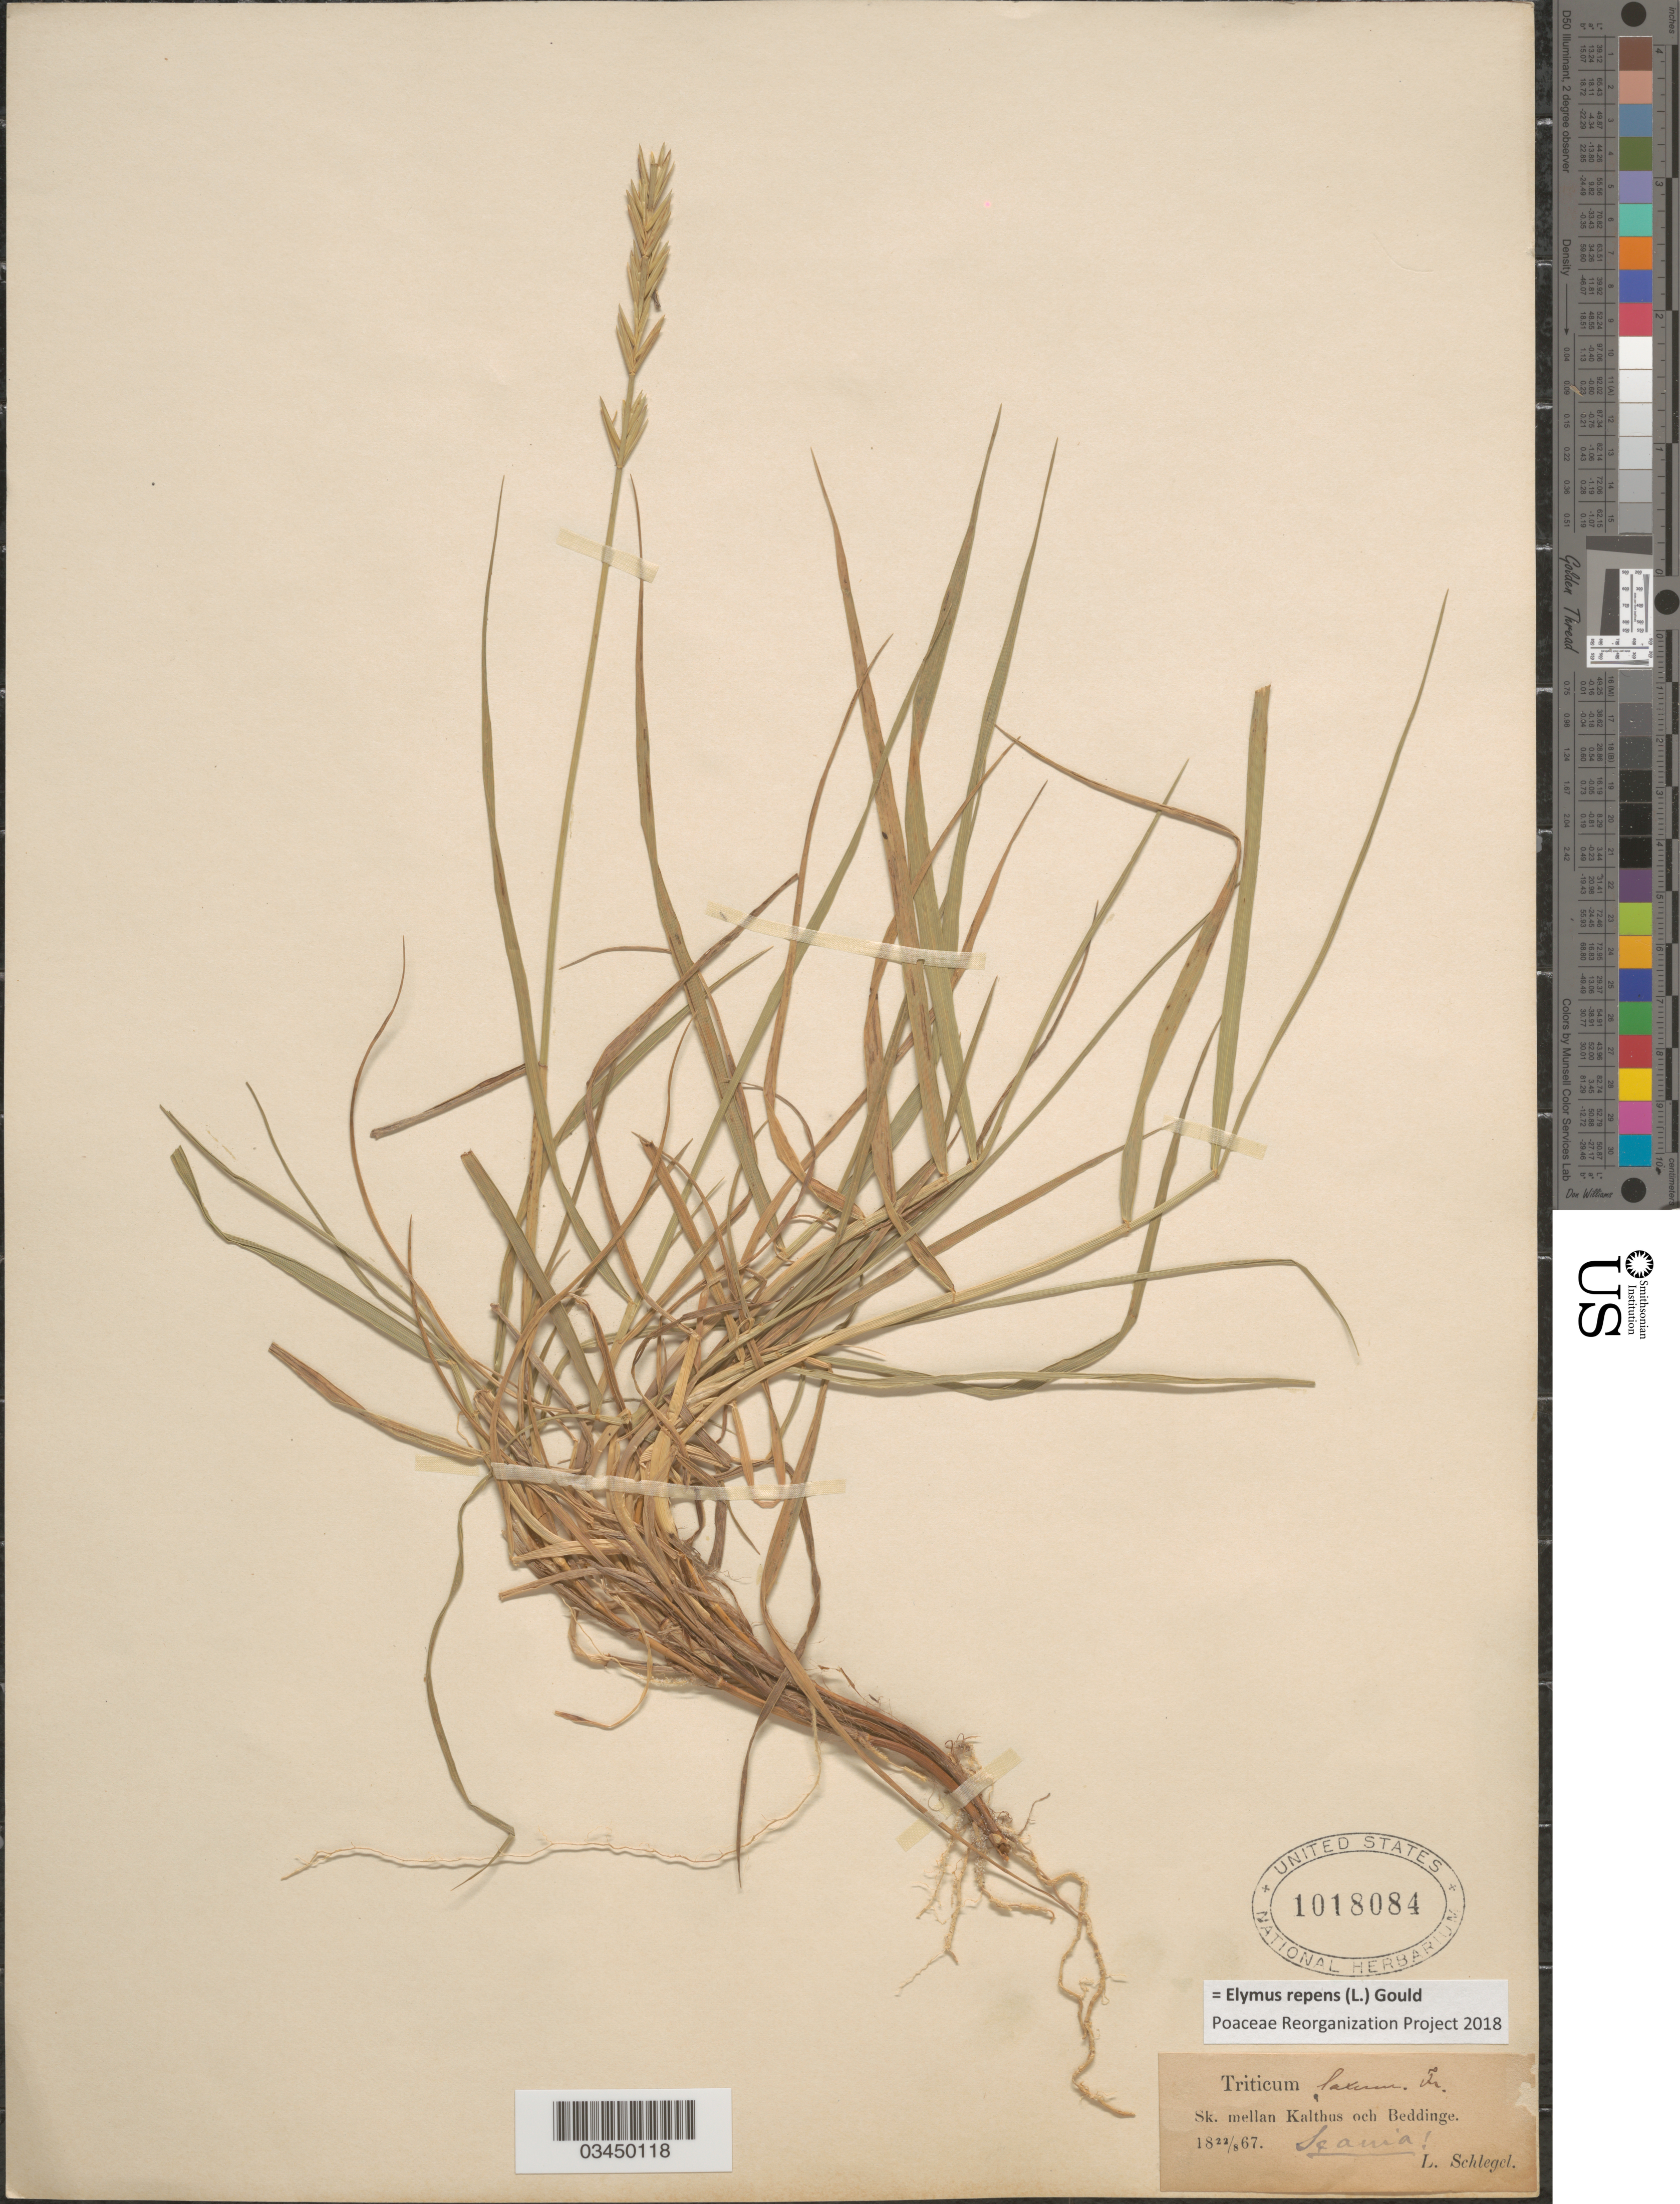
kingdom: Plantae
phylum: Tracheophyta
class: Liliopsida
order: Poales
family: Poaceae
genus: Elymus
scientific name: Elymus repens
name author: (L.) Gould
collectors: L. Schlegel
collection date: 1867-08-22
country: Sweden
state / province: Skåne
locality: Sk. mellan Kalthus och Beddinge. Scania.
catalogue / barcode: US 1018084